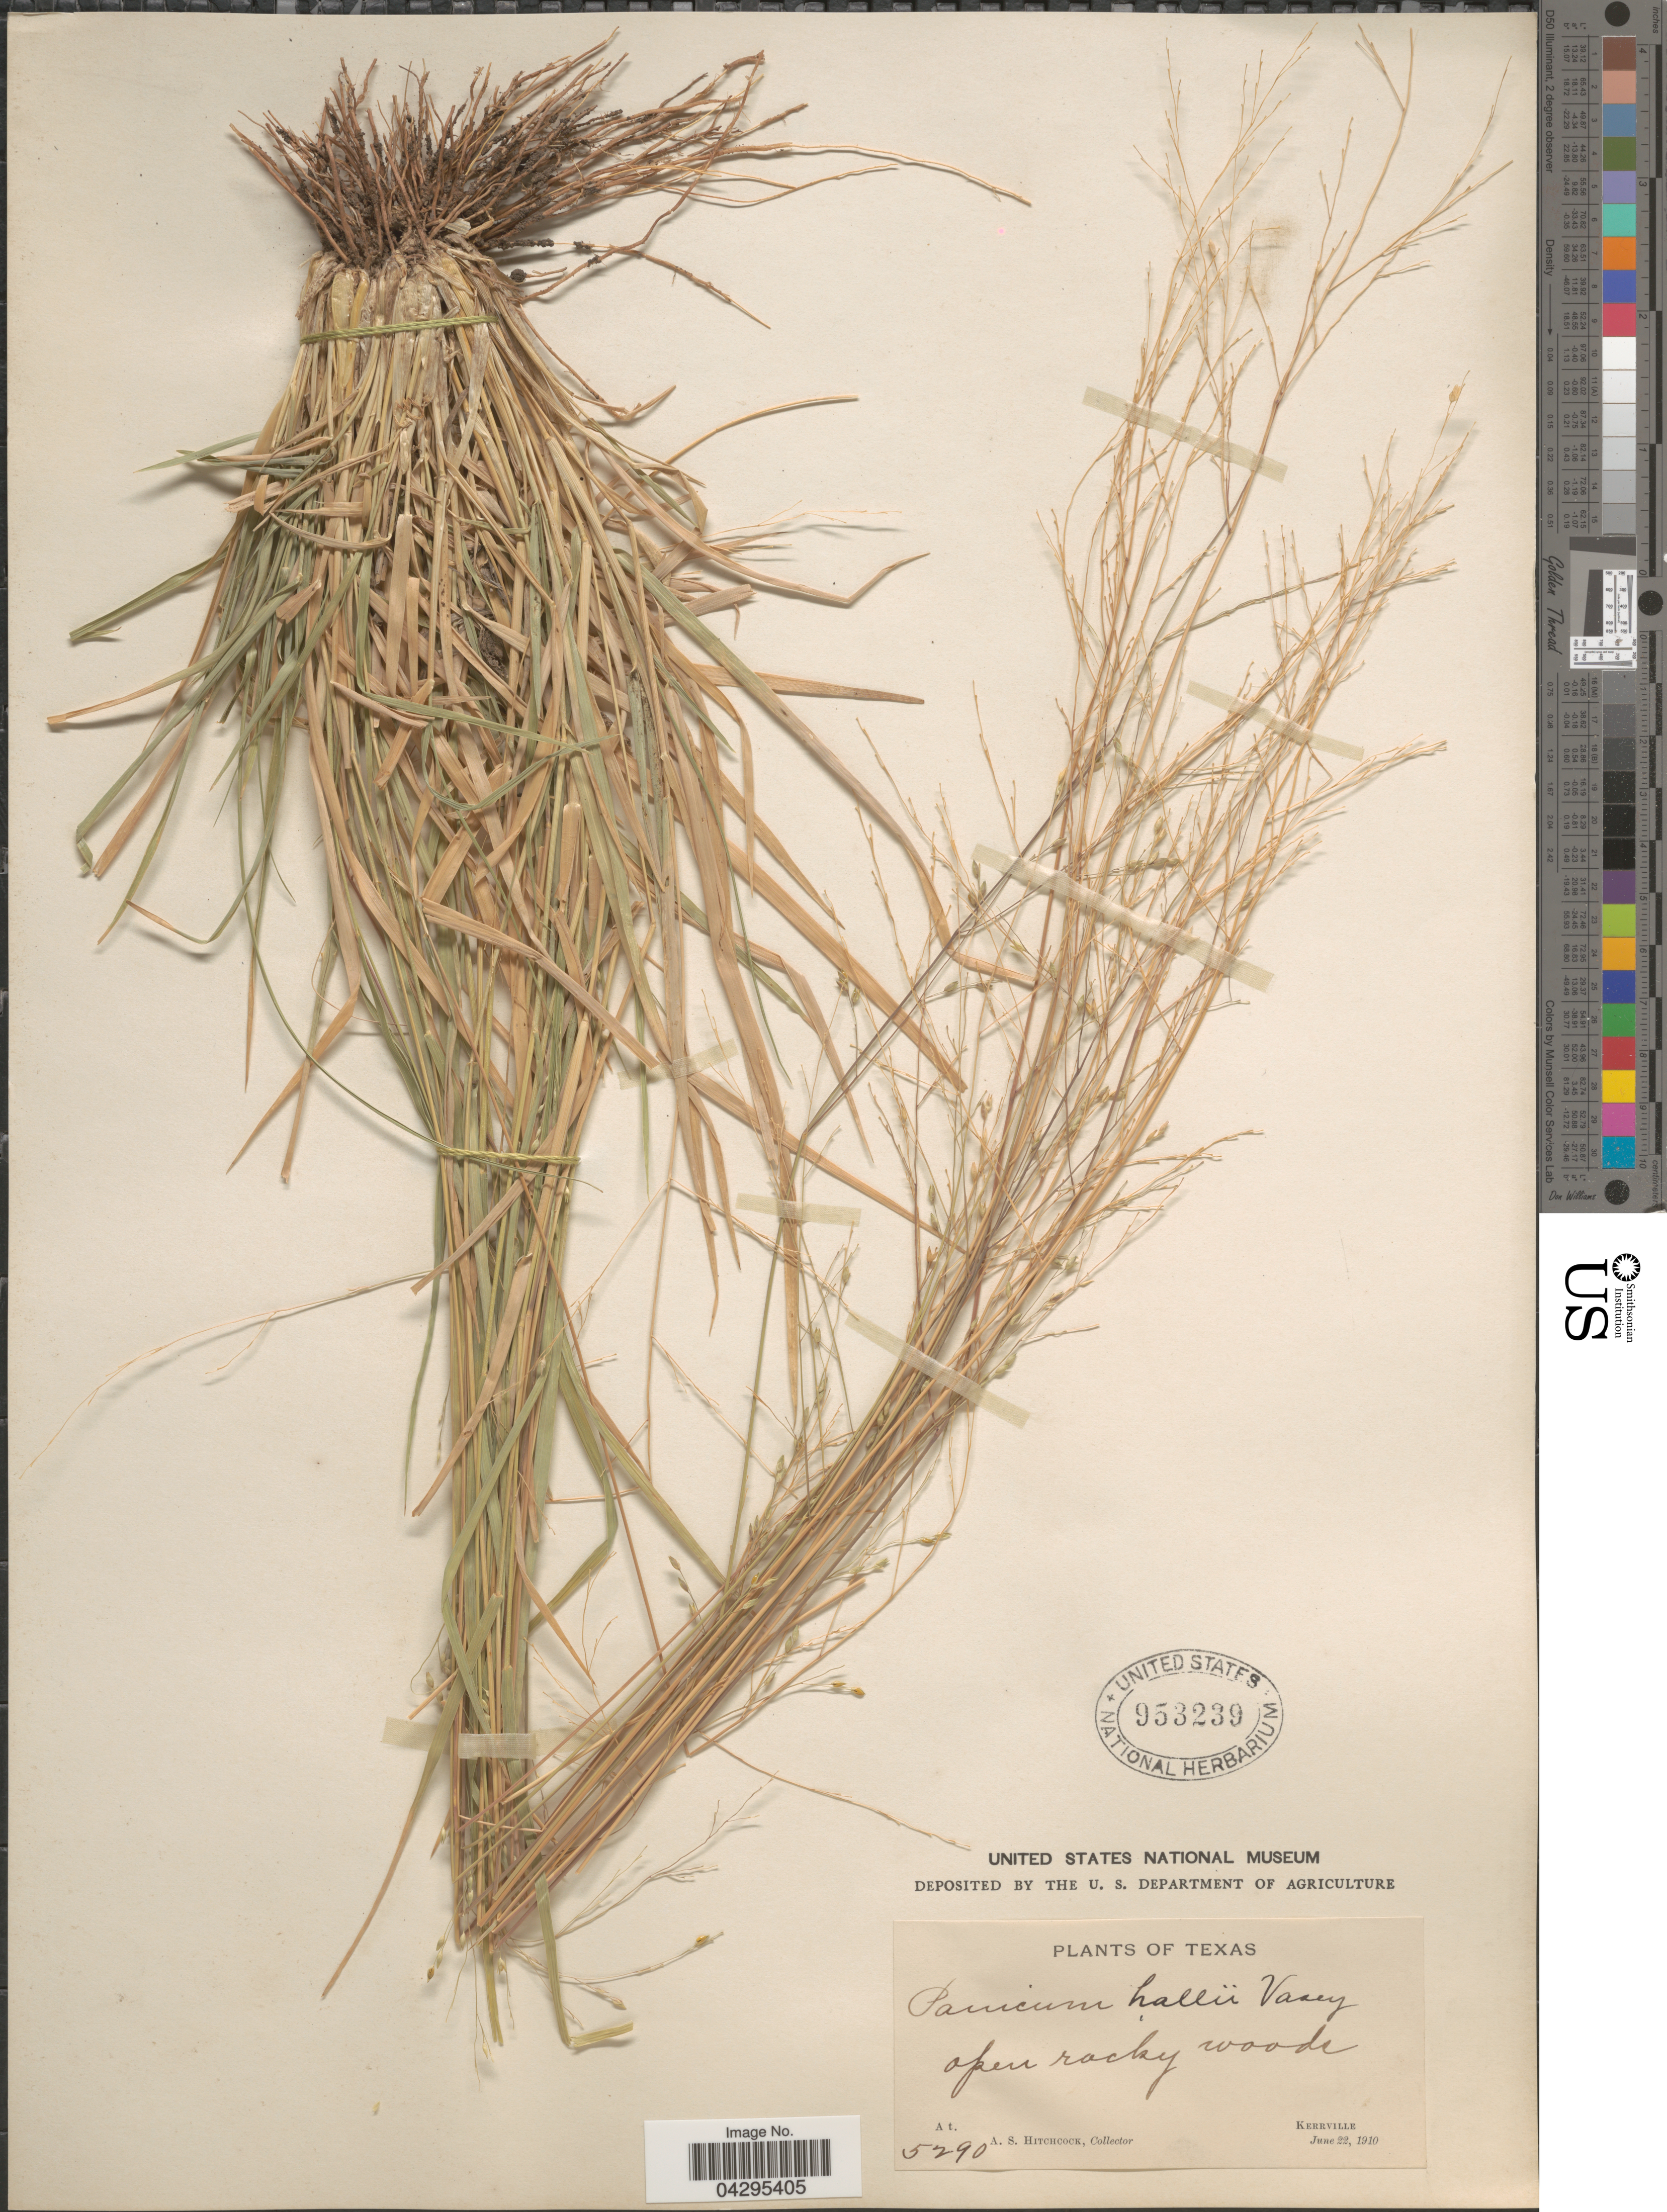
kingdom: Plantae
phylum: Tracheophyta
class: Liliopsida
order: Poales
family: Poaceae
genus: Panicum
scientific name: Panicum hallii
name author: Vasey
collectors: A. S. Hitchcock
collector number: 5290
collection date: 1910-06-22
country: United States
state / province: Texas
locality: Kerrville.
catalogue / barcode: US 953239